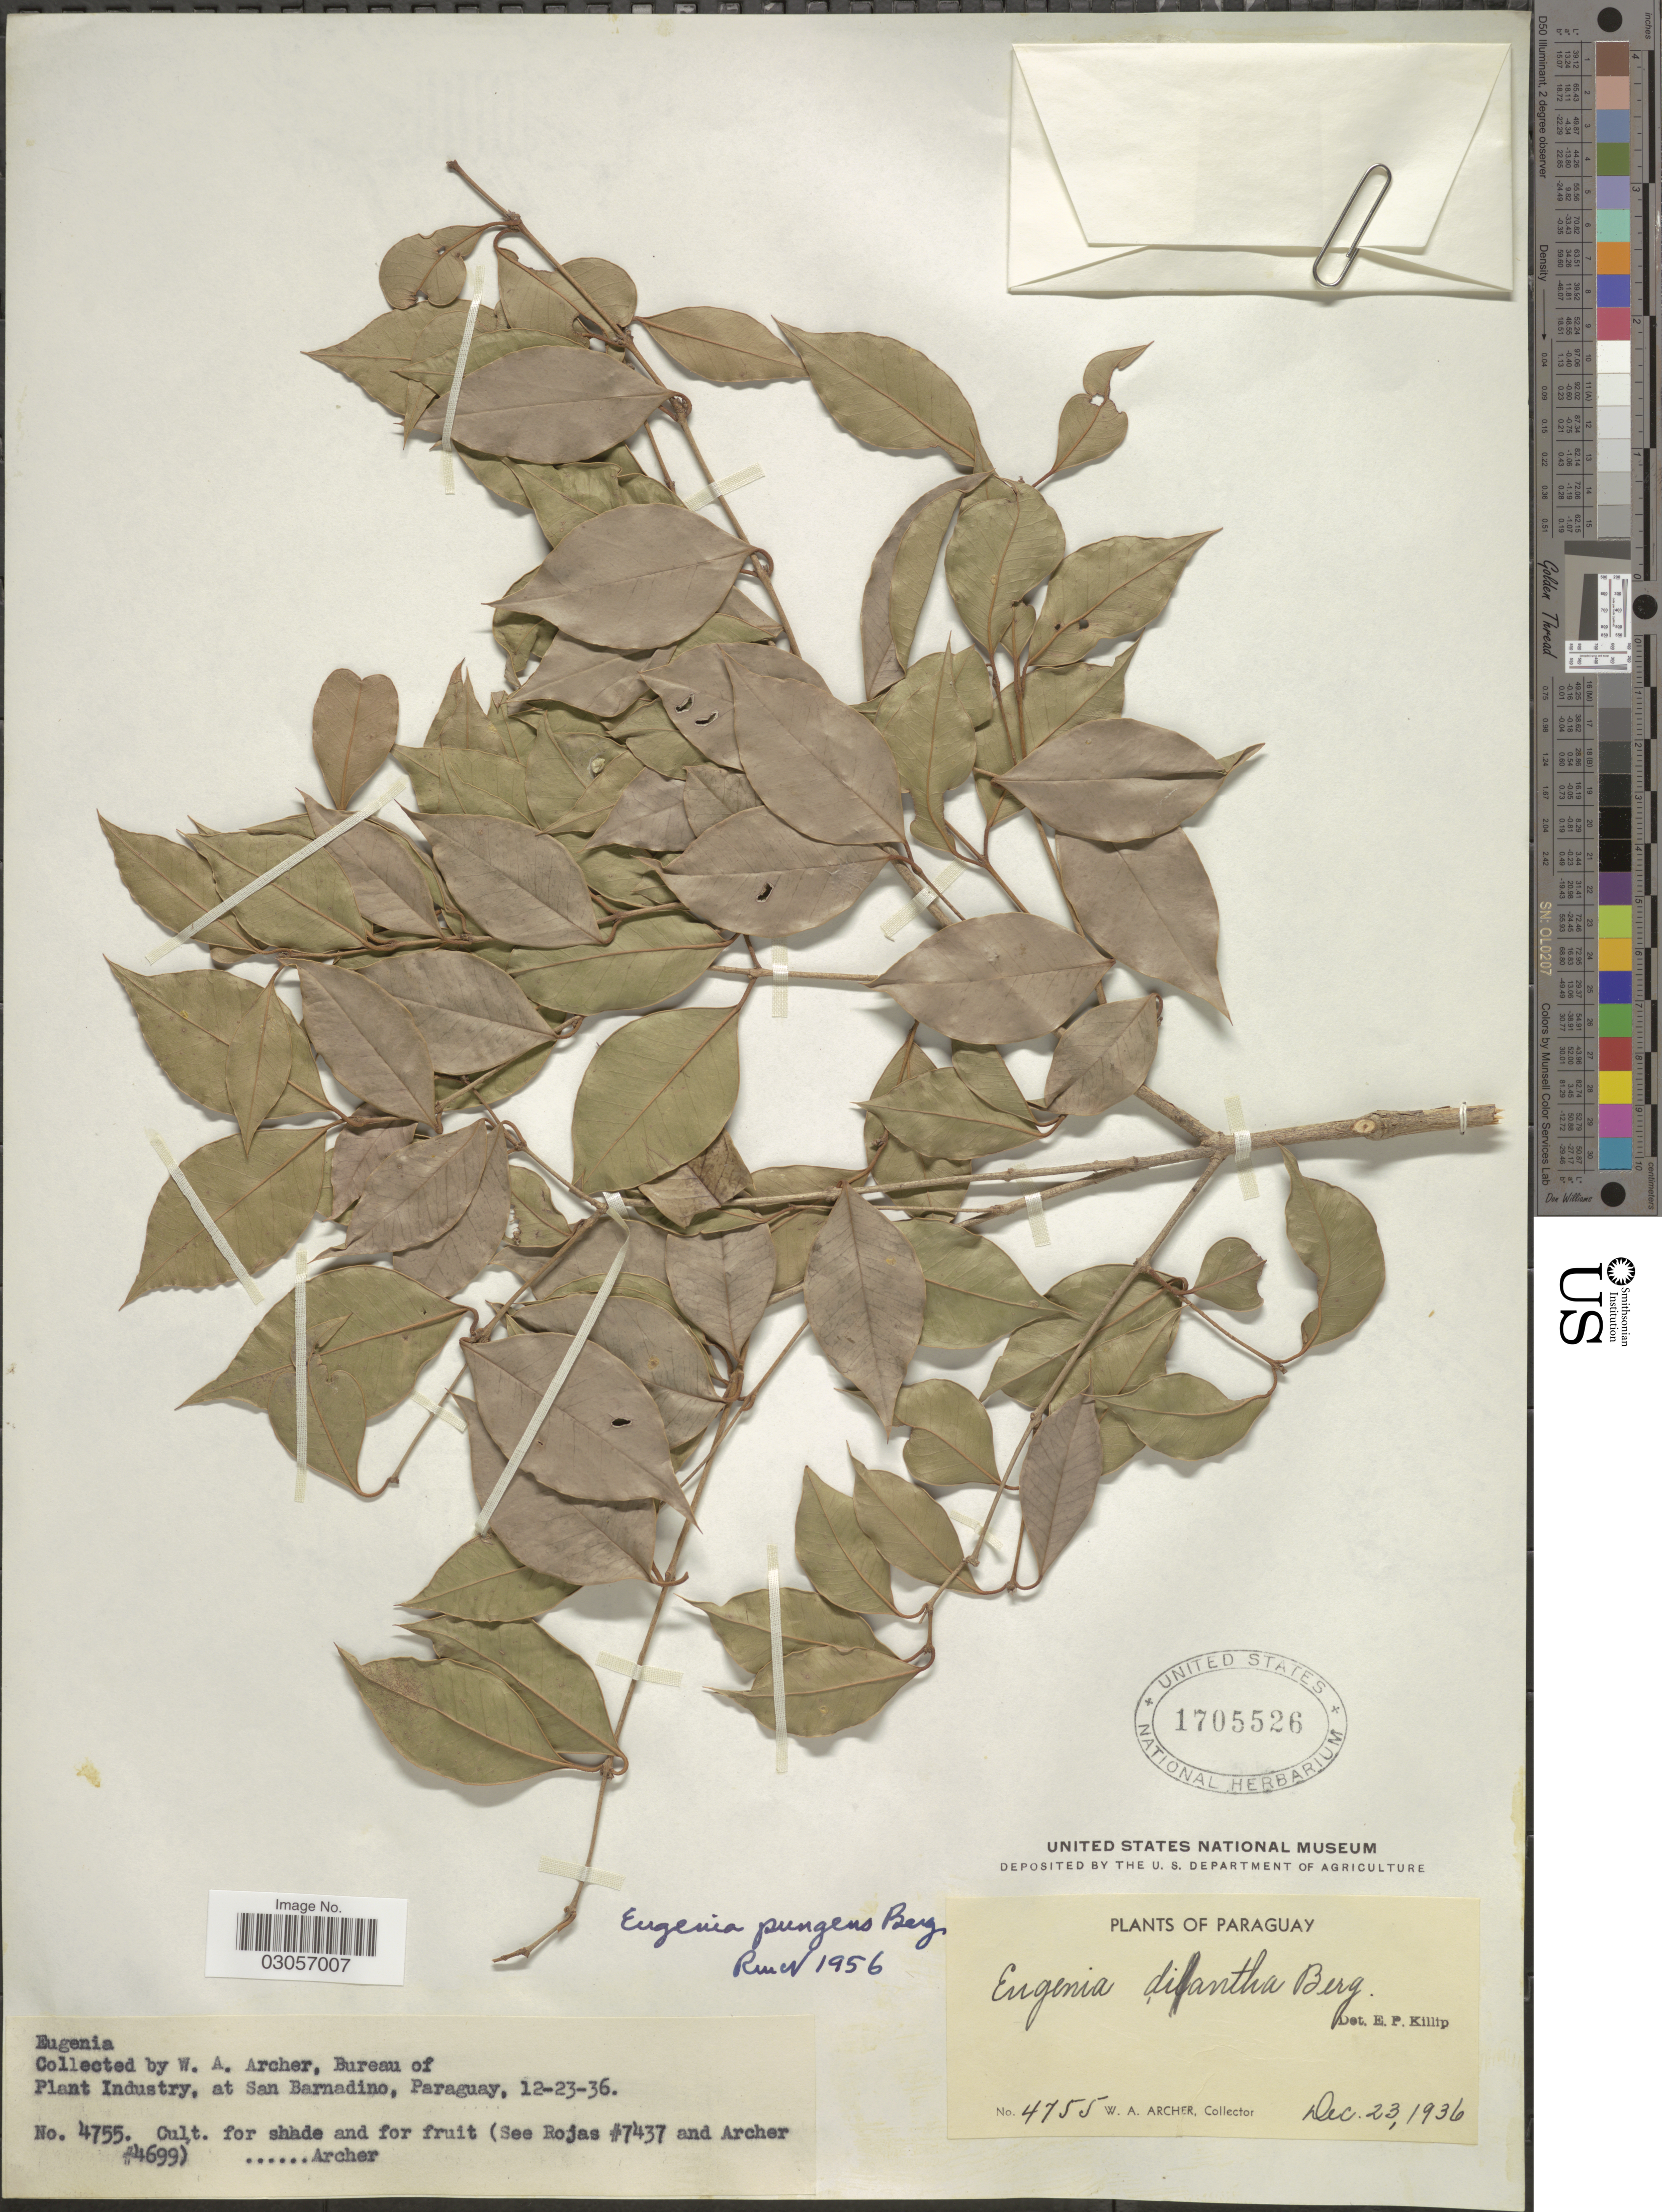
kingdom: Plantae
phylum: Tracheophyta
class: Magnoliopsida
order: Myrtales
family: Myrtaceae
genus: Myrcianthes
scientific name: Myrcianthes pungens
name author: (O. Berg) D. Legrand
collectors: W. Archer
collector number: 4755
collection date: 1936-12-23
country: Paraguay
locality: San Barnadino.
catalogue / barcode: US 1705526